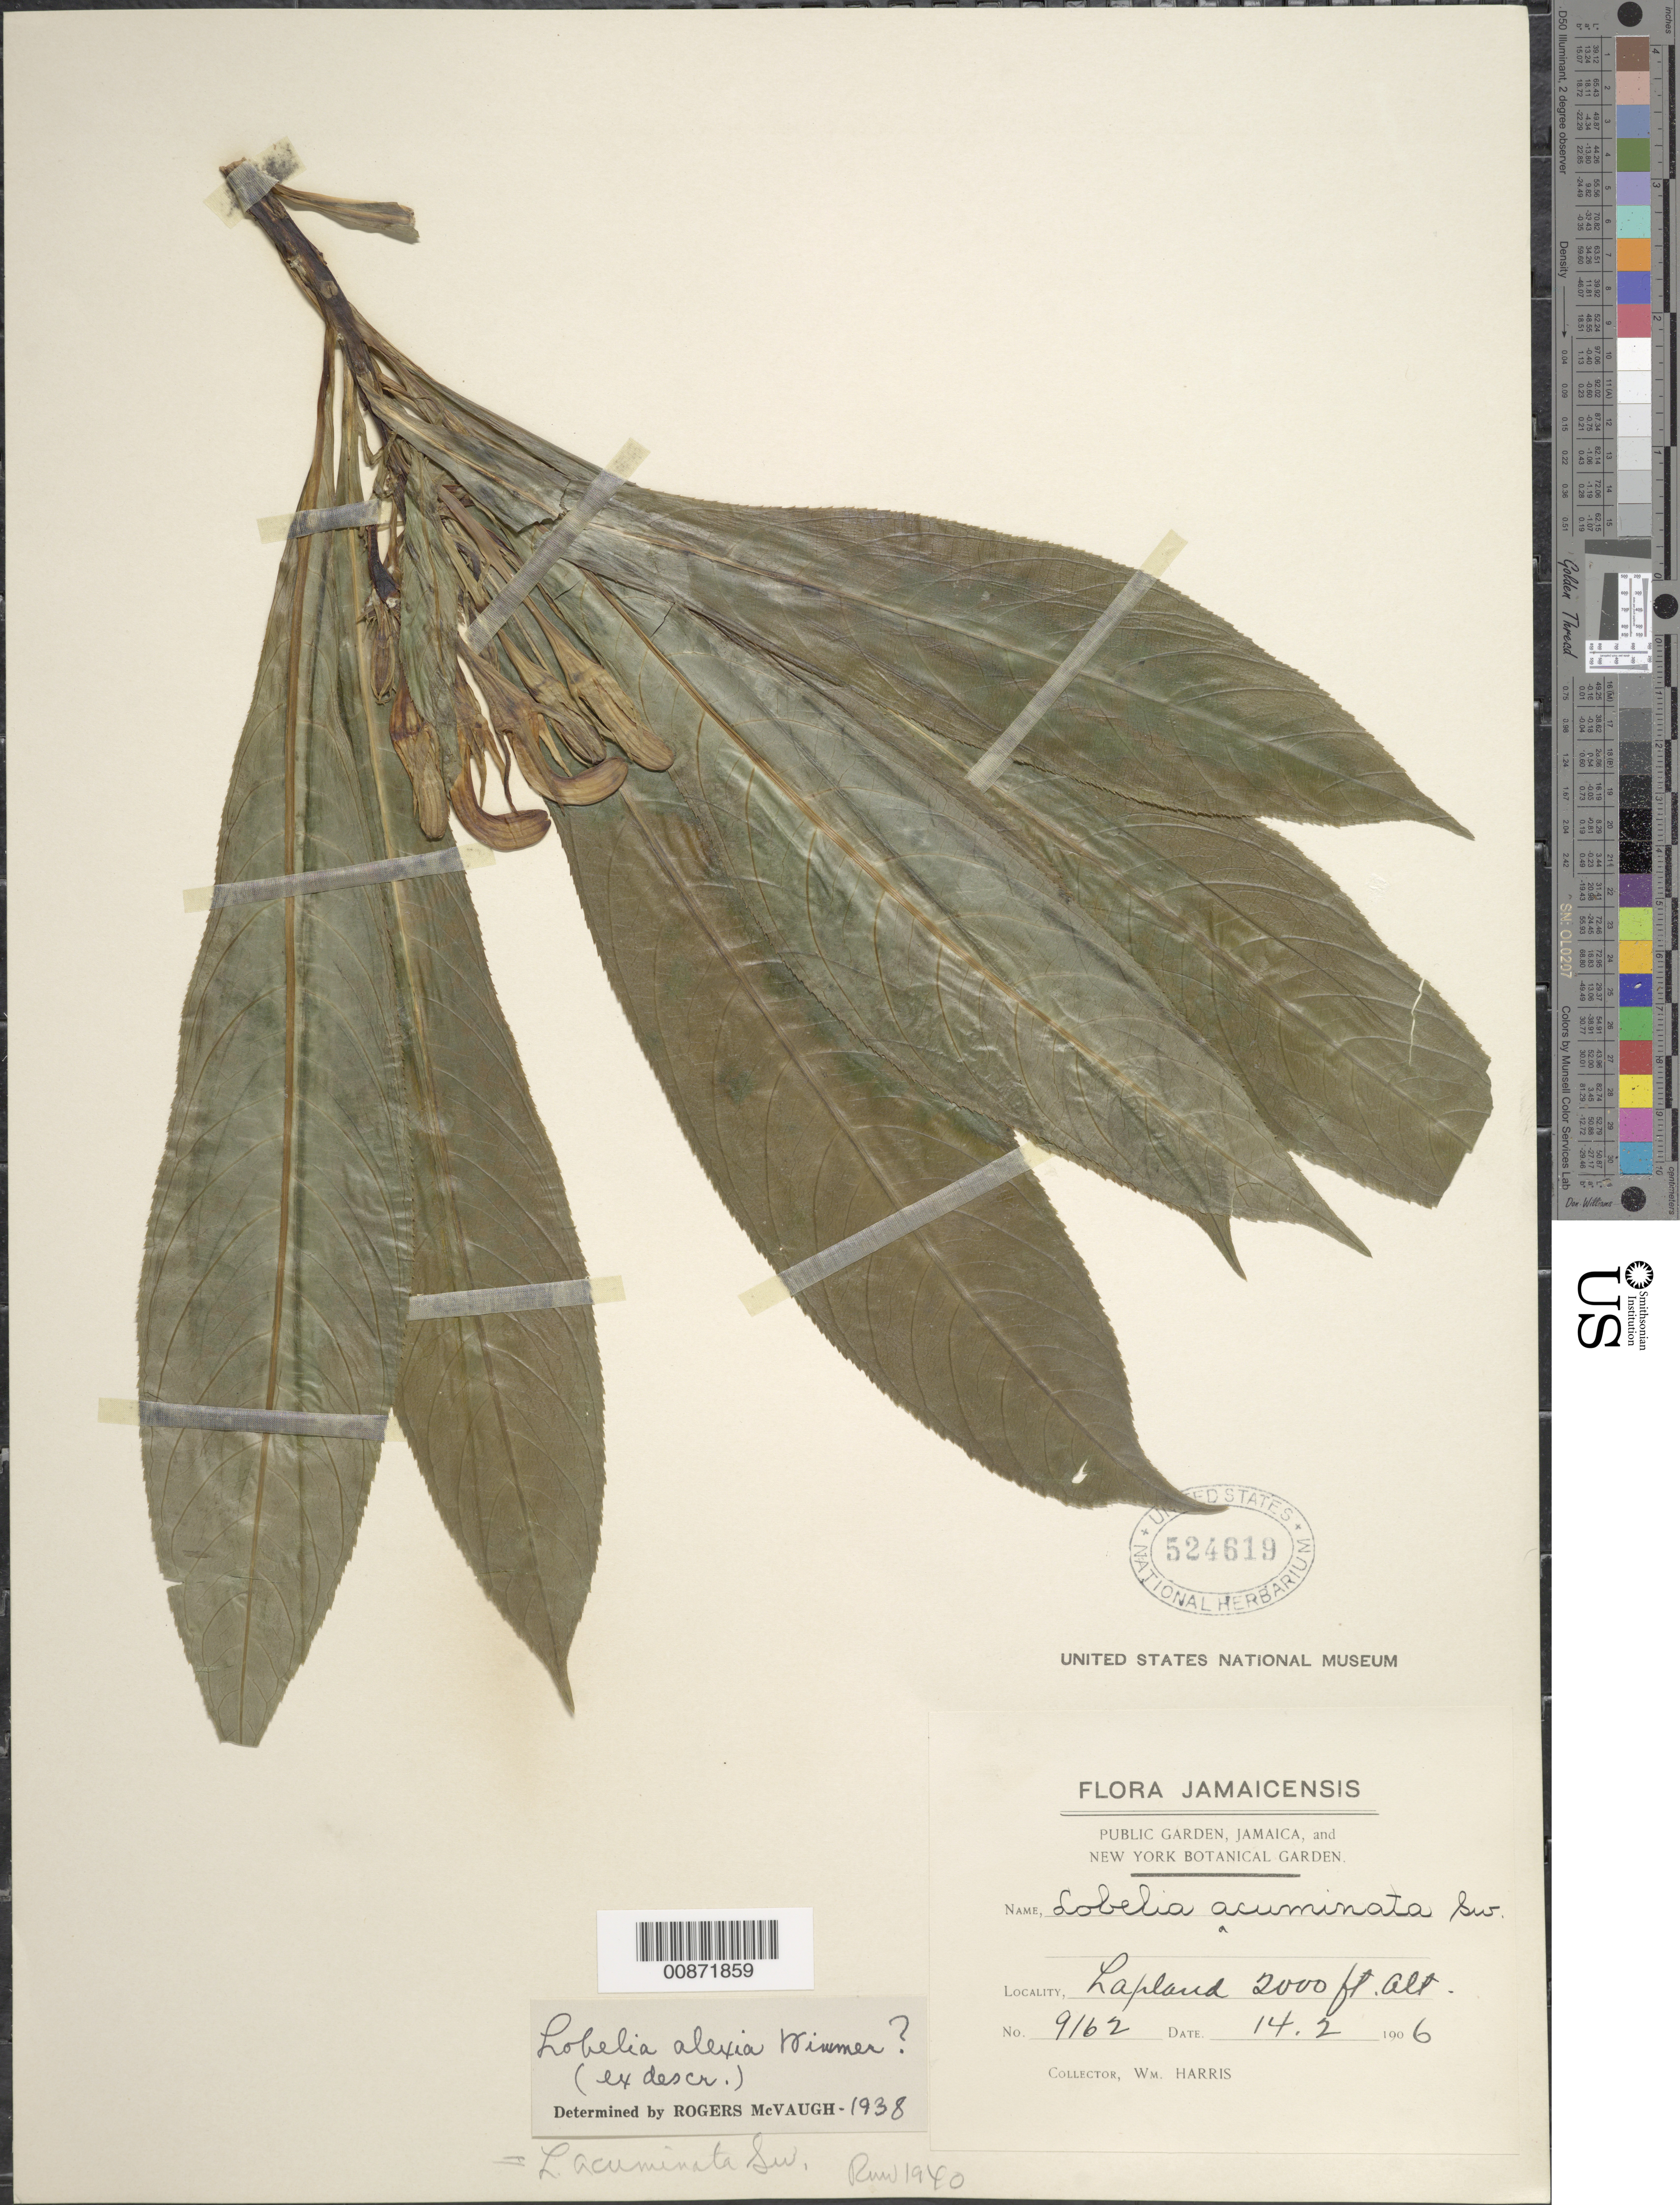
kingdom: Plantae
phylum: Tracheophyta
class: Magnoliopsida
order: Asterales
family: Campanulaceae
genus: Lobelia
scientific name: Lobelia acuminata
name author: Sw.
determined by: Rnw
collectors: W. H. Harris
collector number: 9162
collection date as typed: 14 Feb 1906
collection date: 1906-02-14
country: Jamaica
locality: Lapland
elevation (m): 610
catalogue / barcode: US 524619